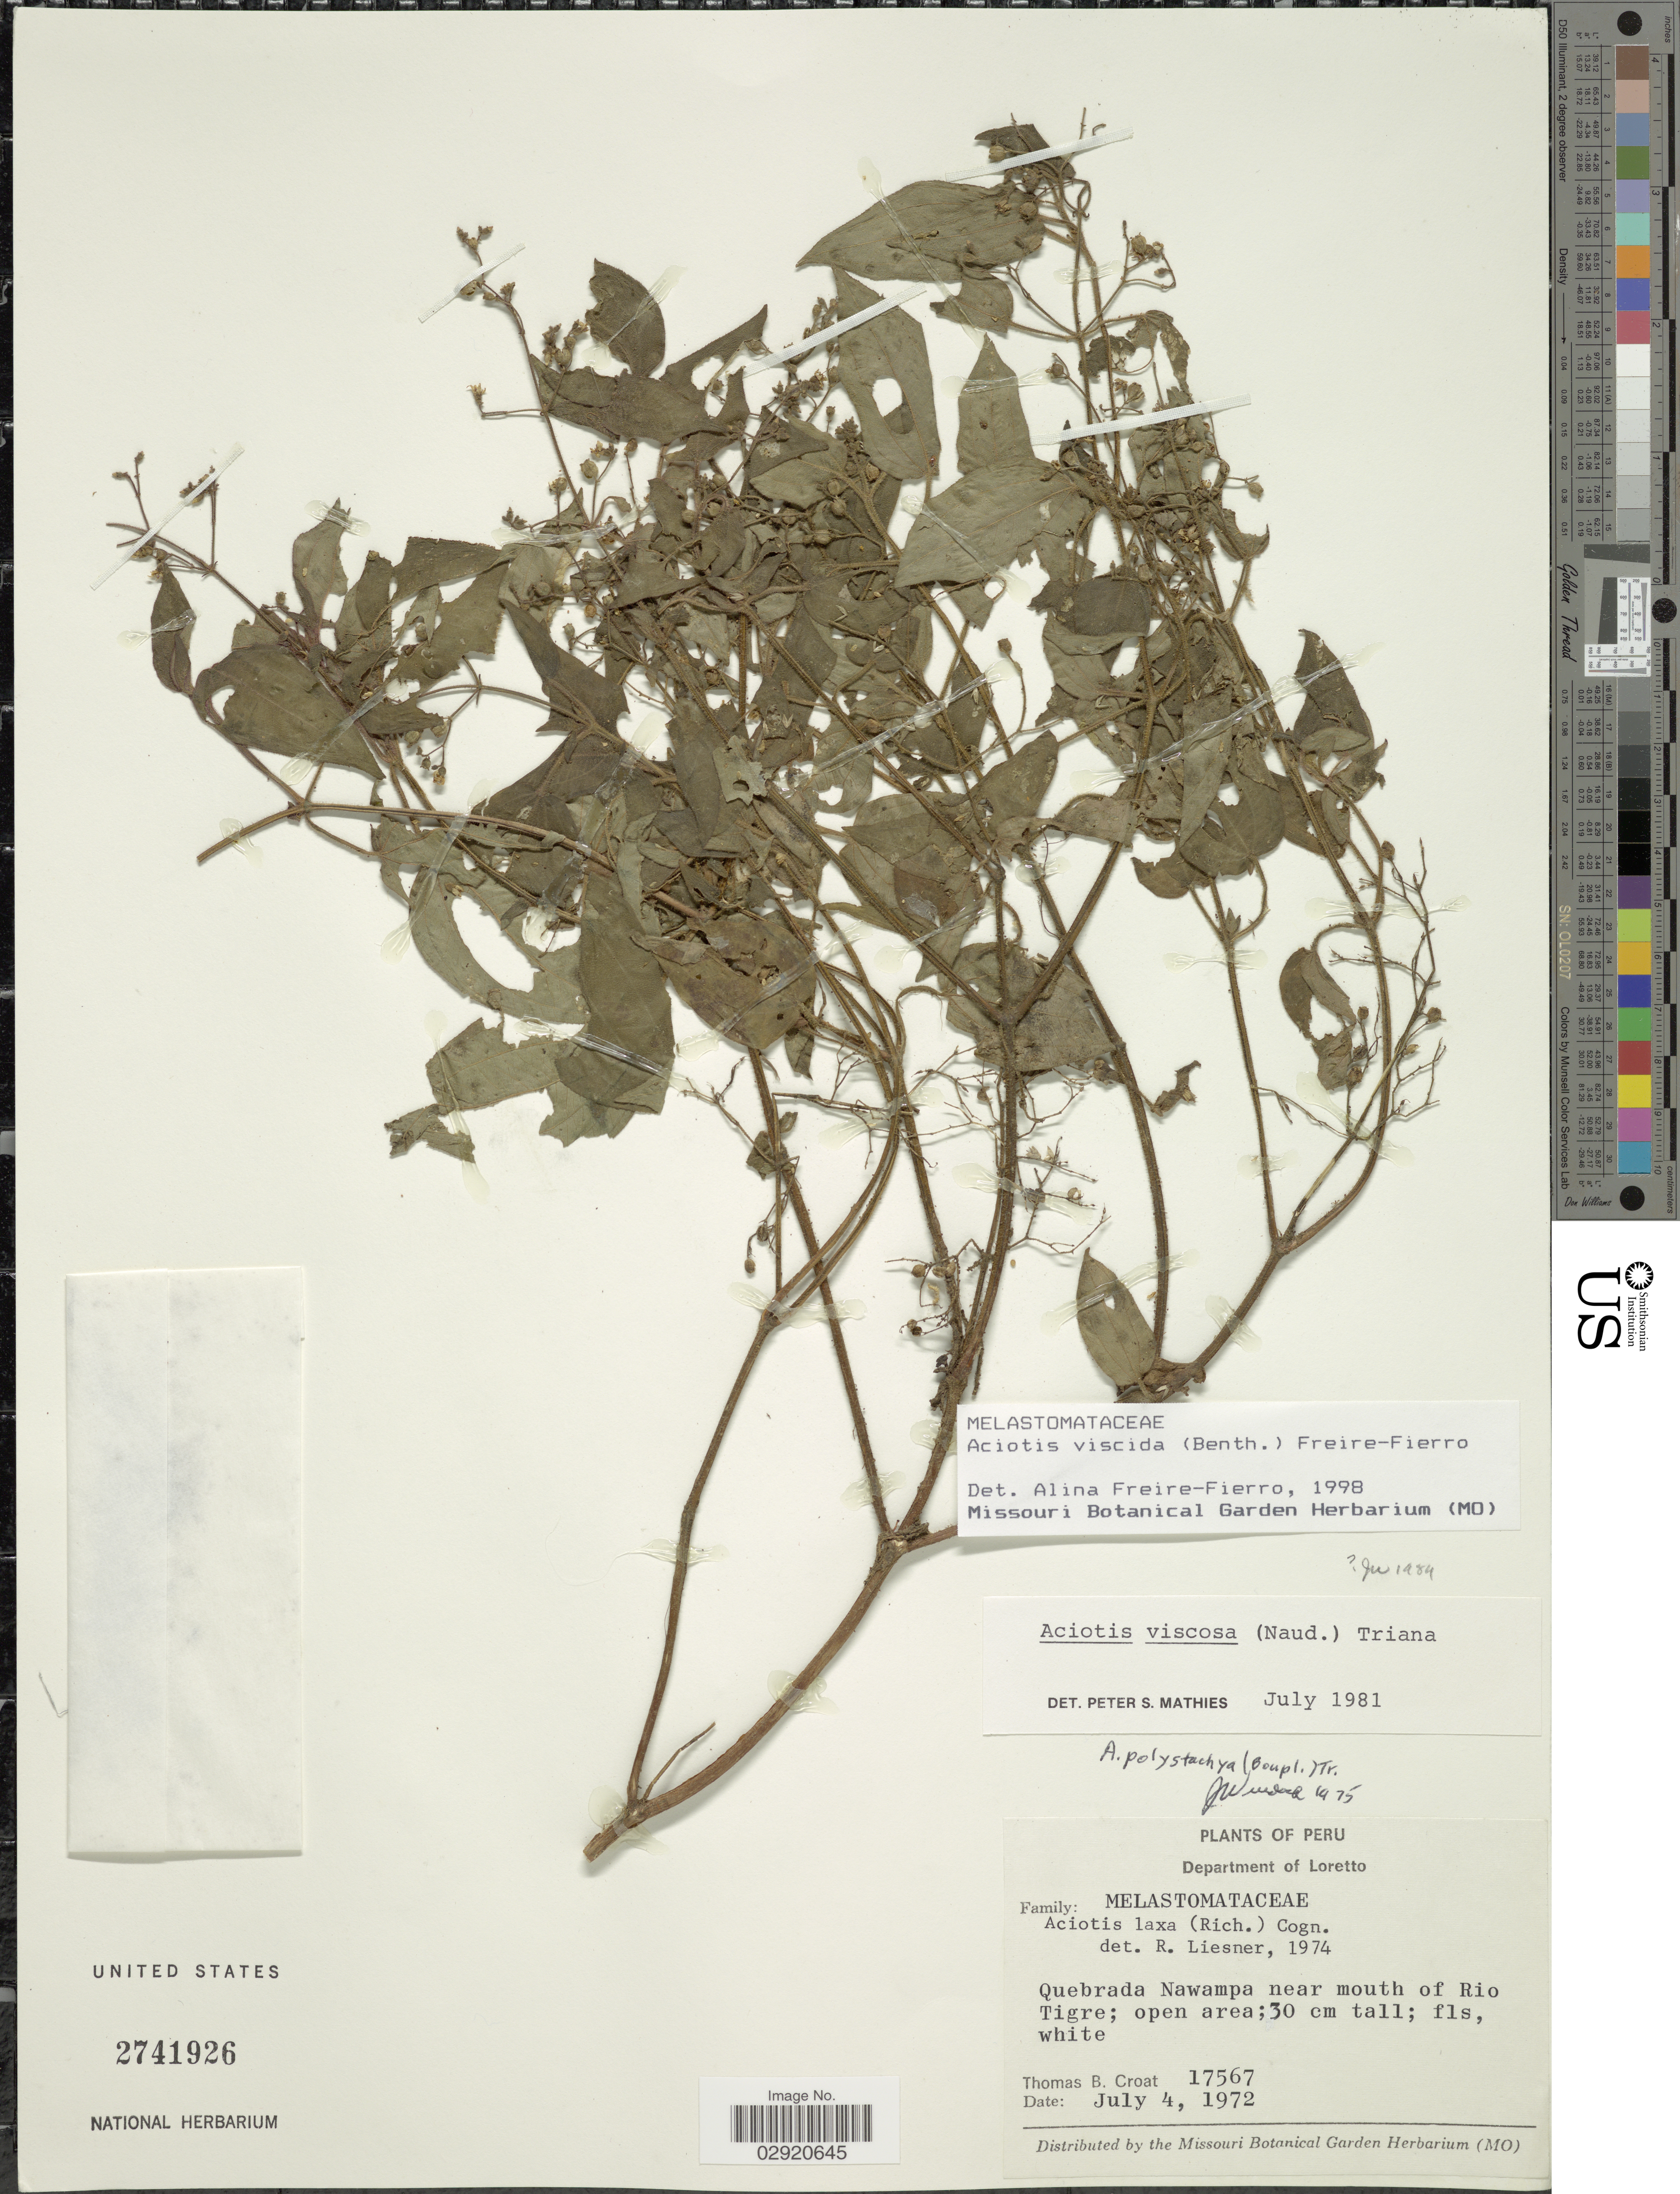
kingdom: Plantae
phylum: Tracheophyta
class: Magnoliopsida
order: Myrtales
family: Melastomataceae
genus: Aciotis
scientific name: Aciotis viscida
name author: (Benth.) Freire-Fierro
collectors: T. B. Croat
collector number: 17567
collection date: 1972-07-04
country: Peru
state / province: Loreto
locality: Department of Loreto. Quebrada Nawampa near mouth of Rio Tigre.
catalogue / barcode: US 2741926